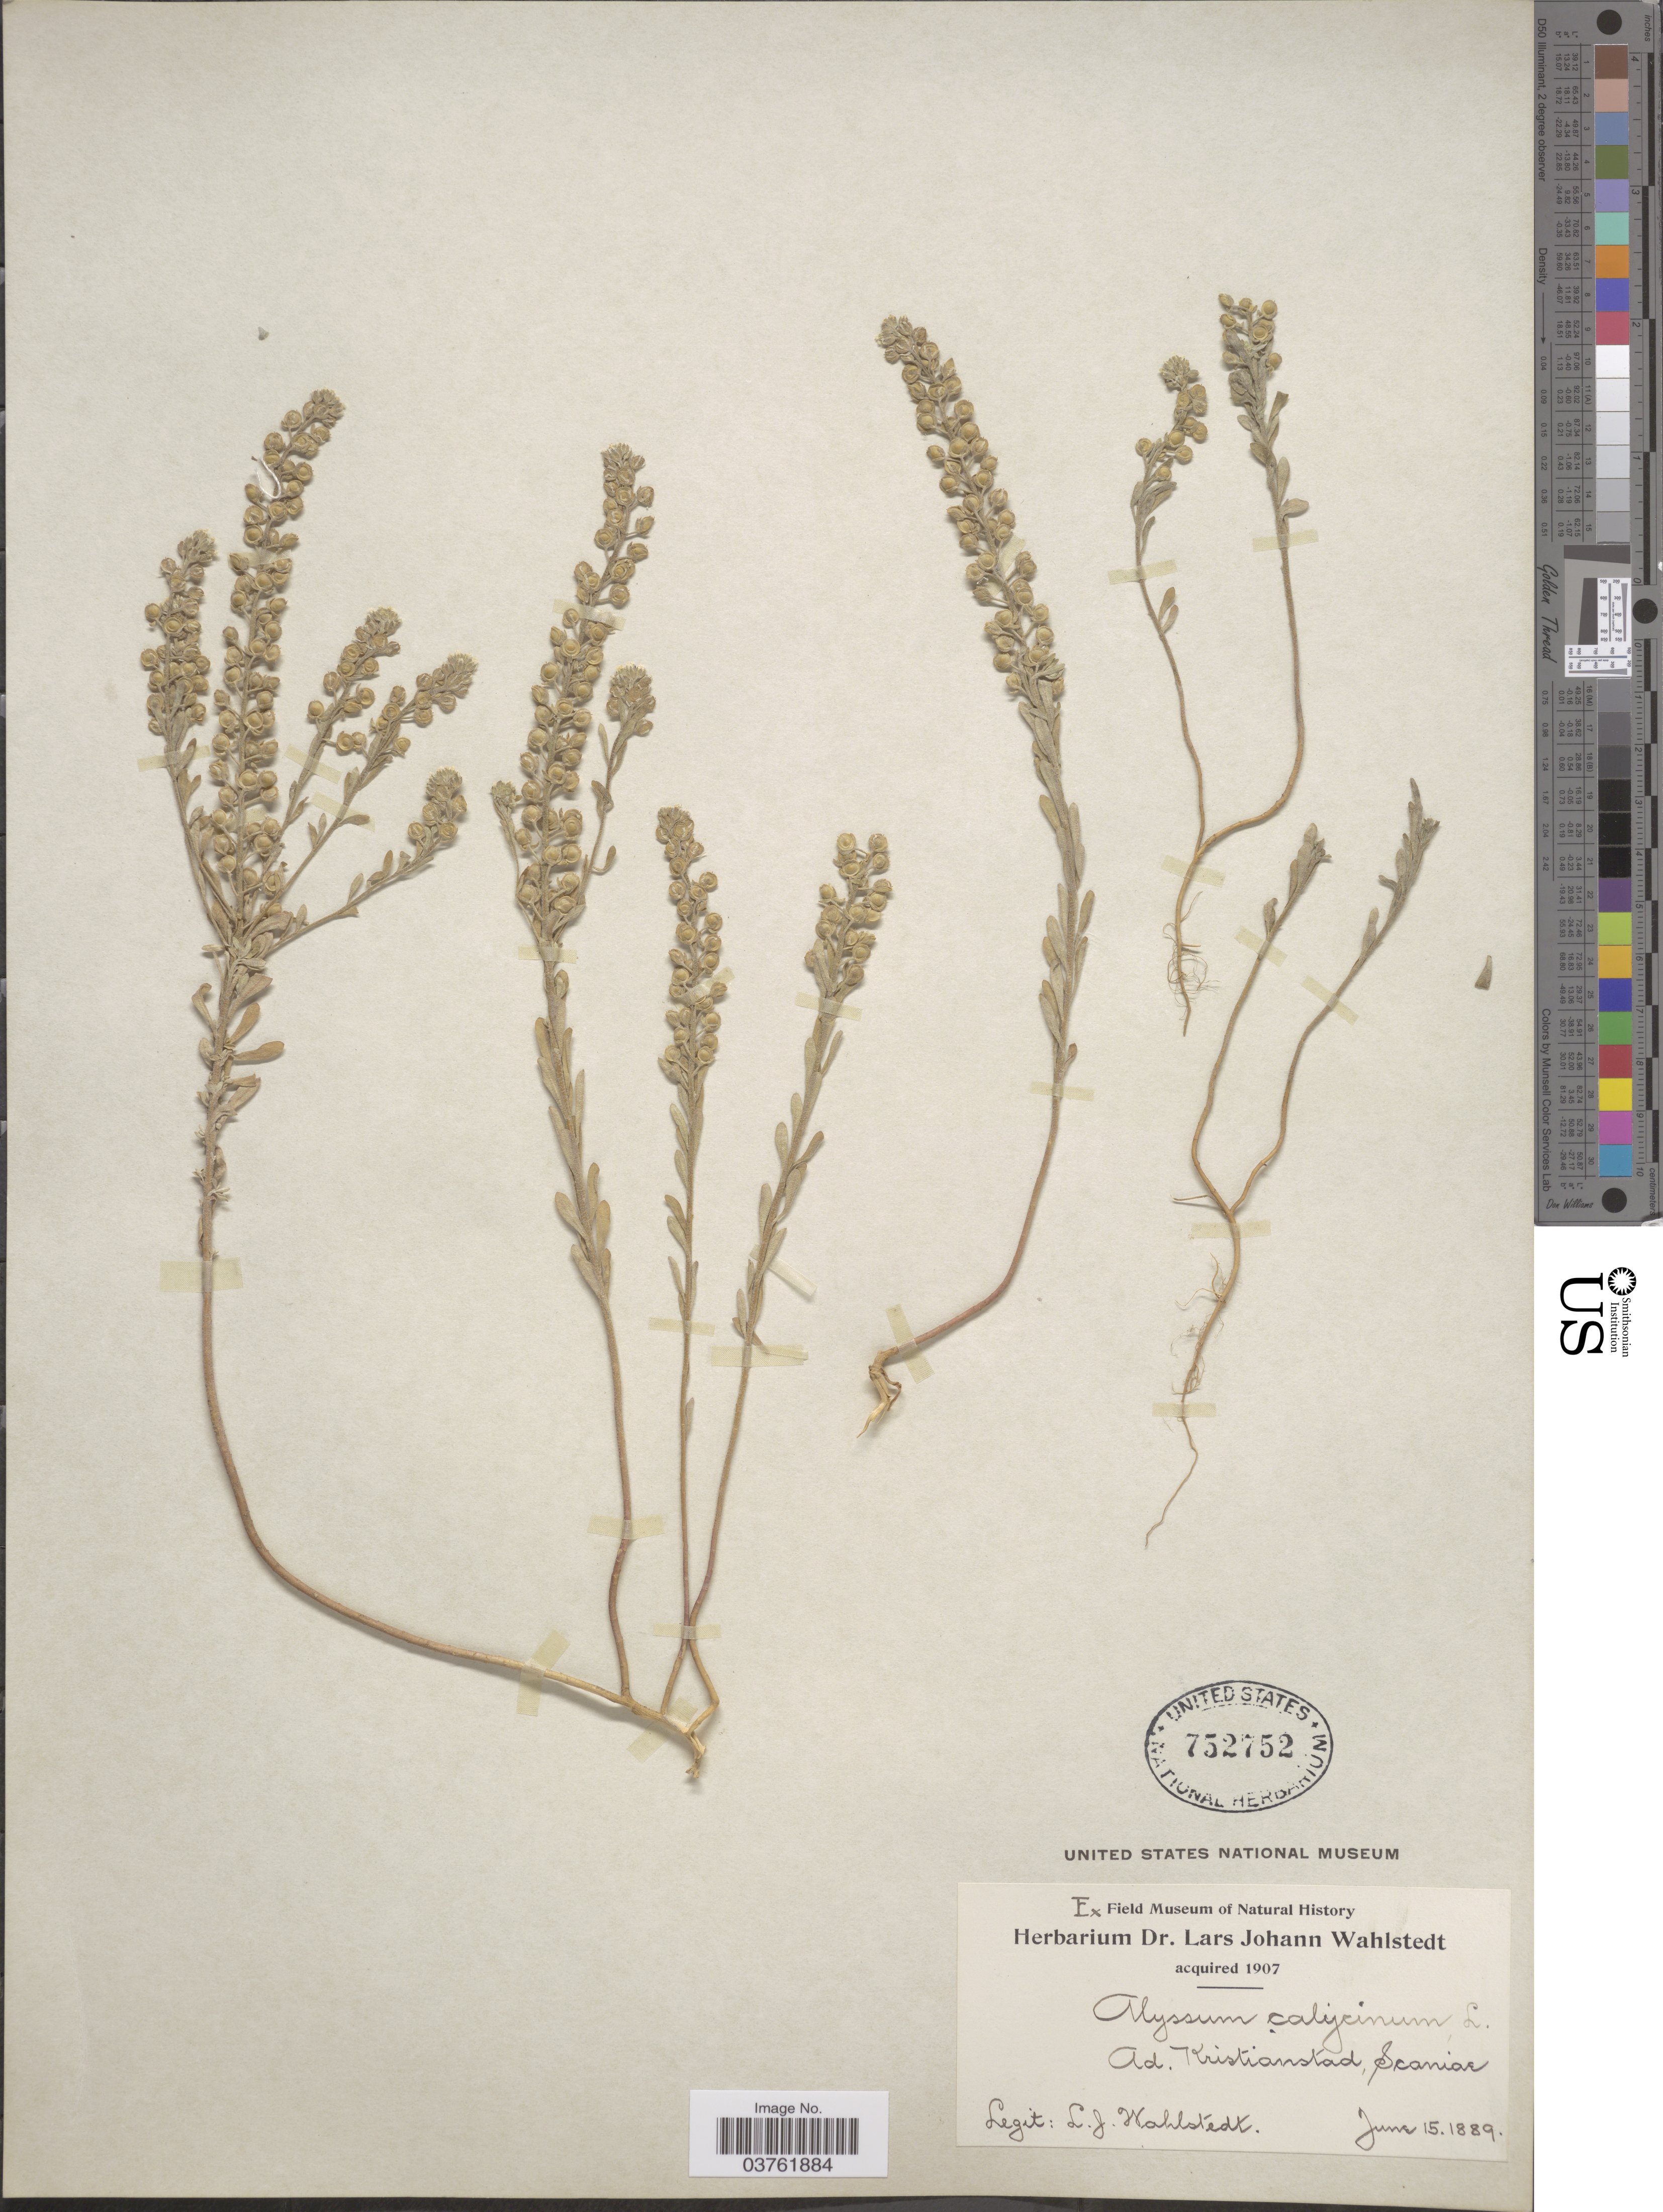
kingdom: Plantae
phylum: Tracheophyta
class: Magnoliopsida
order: Brassicales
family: Brassicaceae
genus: Alyssum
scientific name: Alyssum calycinum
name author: L.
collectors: L. J. Wahlstedt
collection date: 1889-06-15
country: Sweden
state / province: Skåne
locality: Ad. Kristianstad, Scaniae.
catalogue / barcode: US 752752